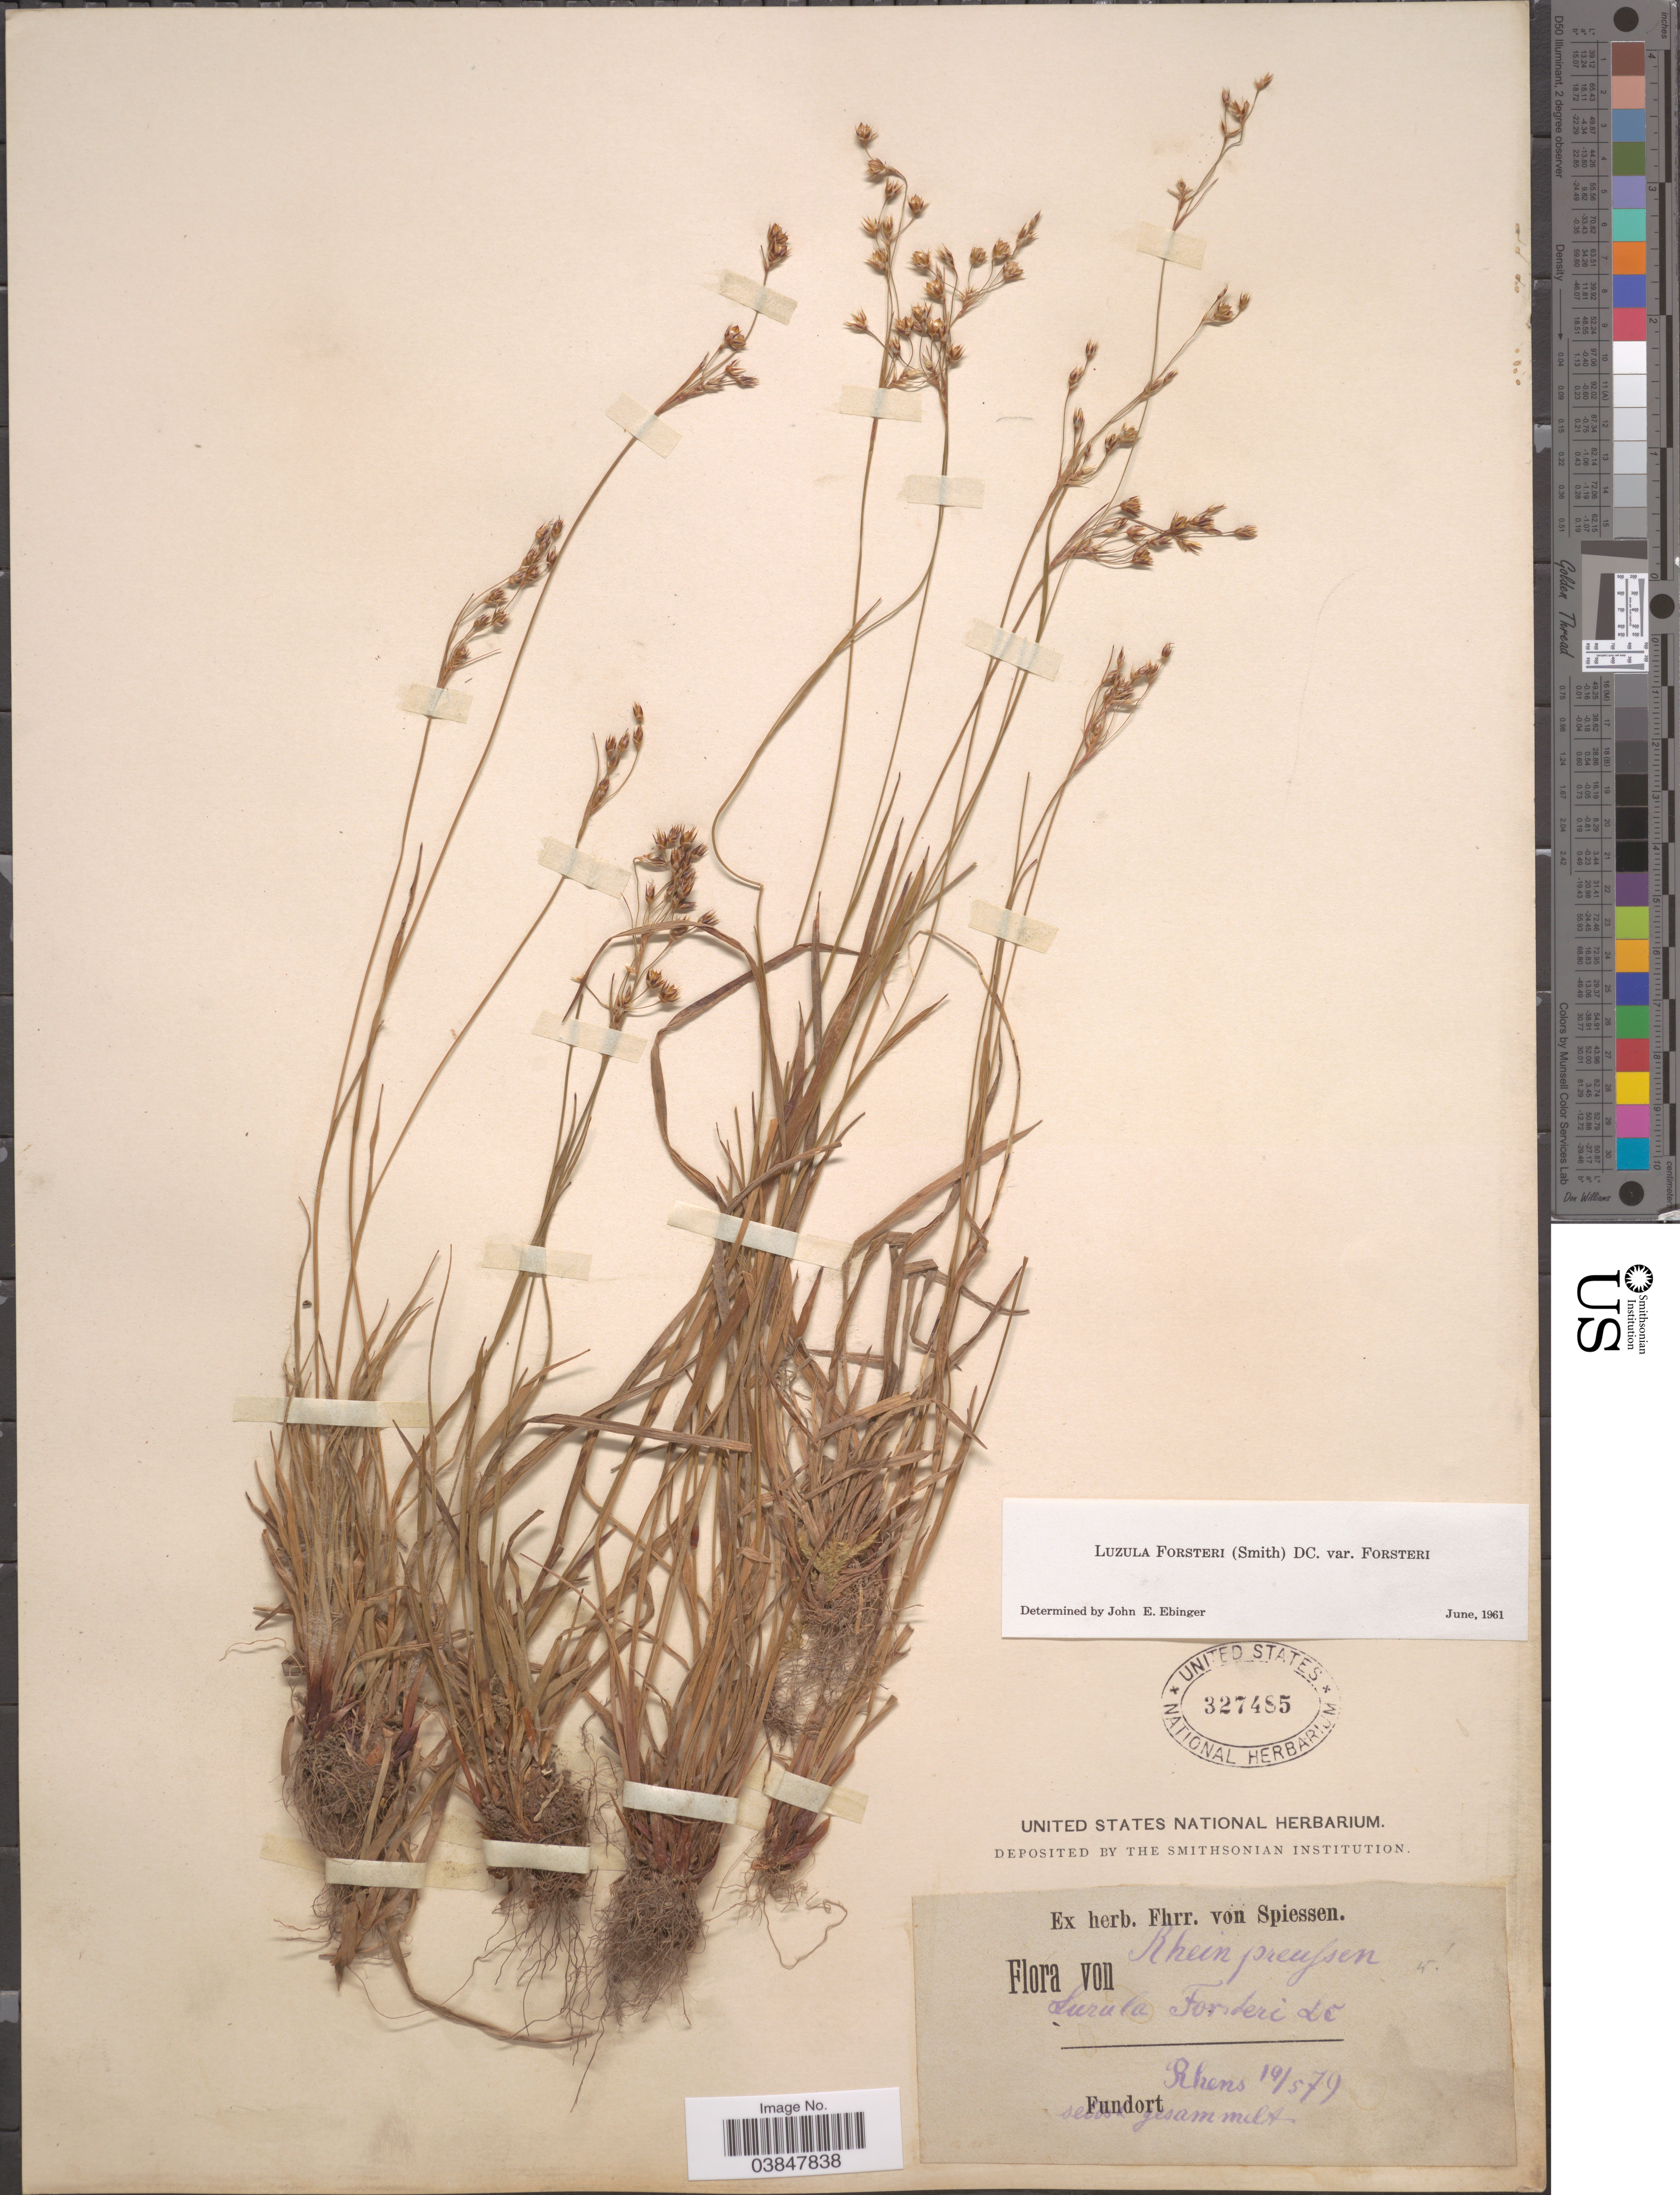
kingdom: Plantae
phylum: Tracheophyta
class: Liliopsida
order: Poales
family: Juncaceae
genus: Luzula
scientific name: Luzula forsteri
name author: (Sm.) DC.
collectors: Ex herb. Fhrr. von Spiessen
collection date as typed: Transcribed d/m/y: 19/5/79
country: Germany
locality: Rhein preufsen. Suru la Forderi de. Rhens.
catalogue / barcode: US 327485